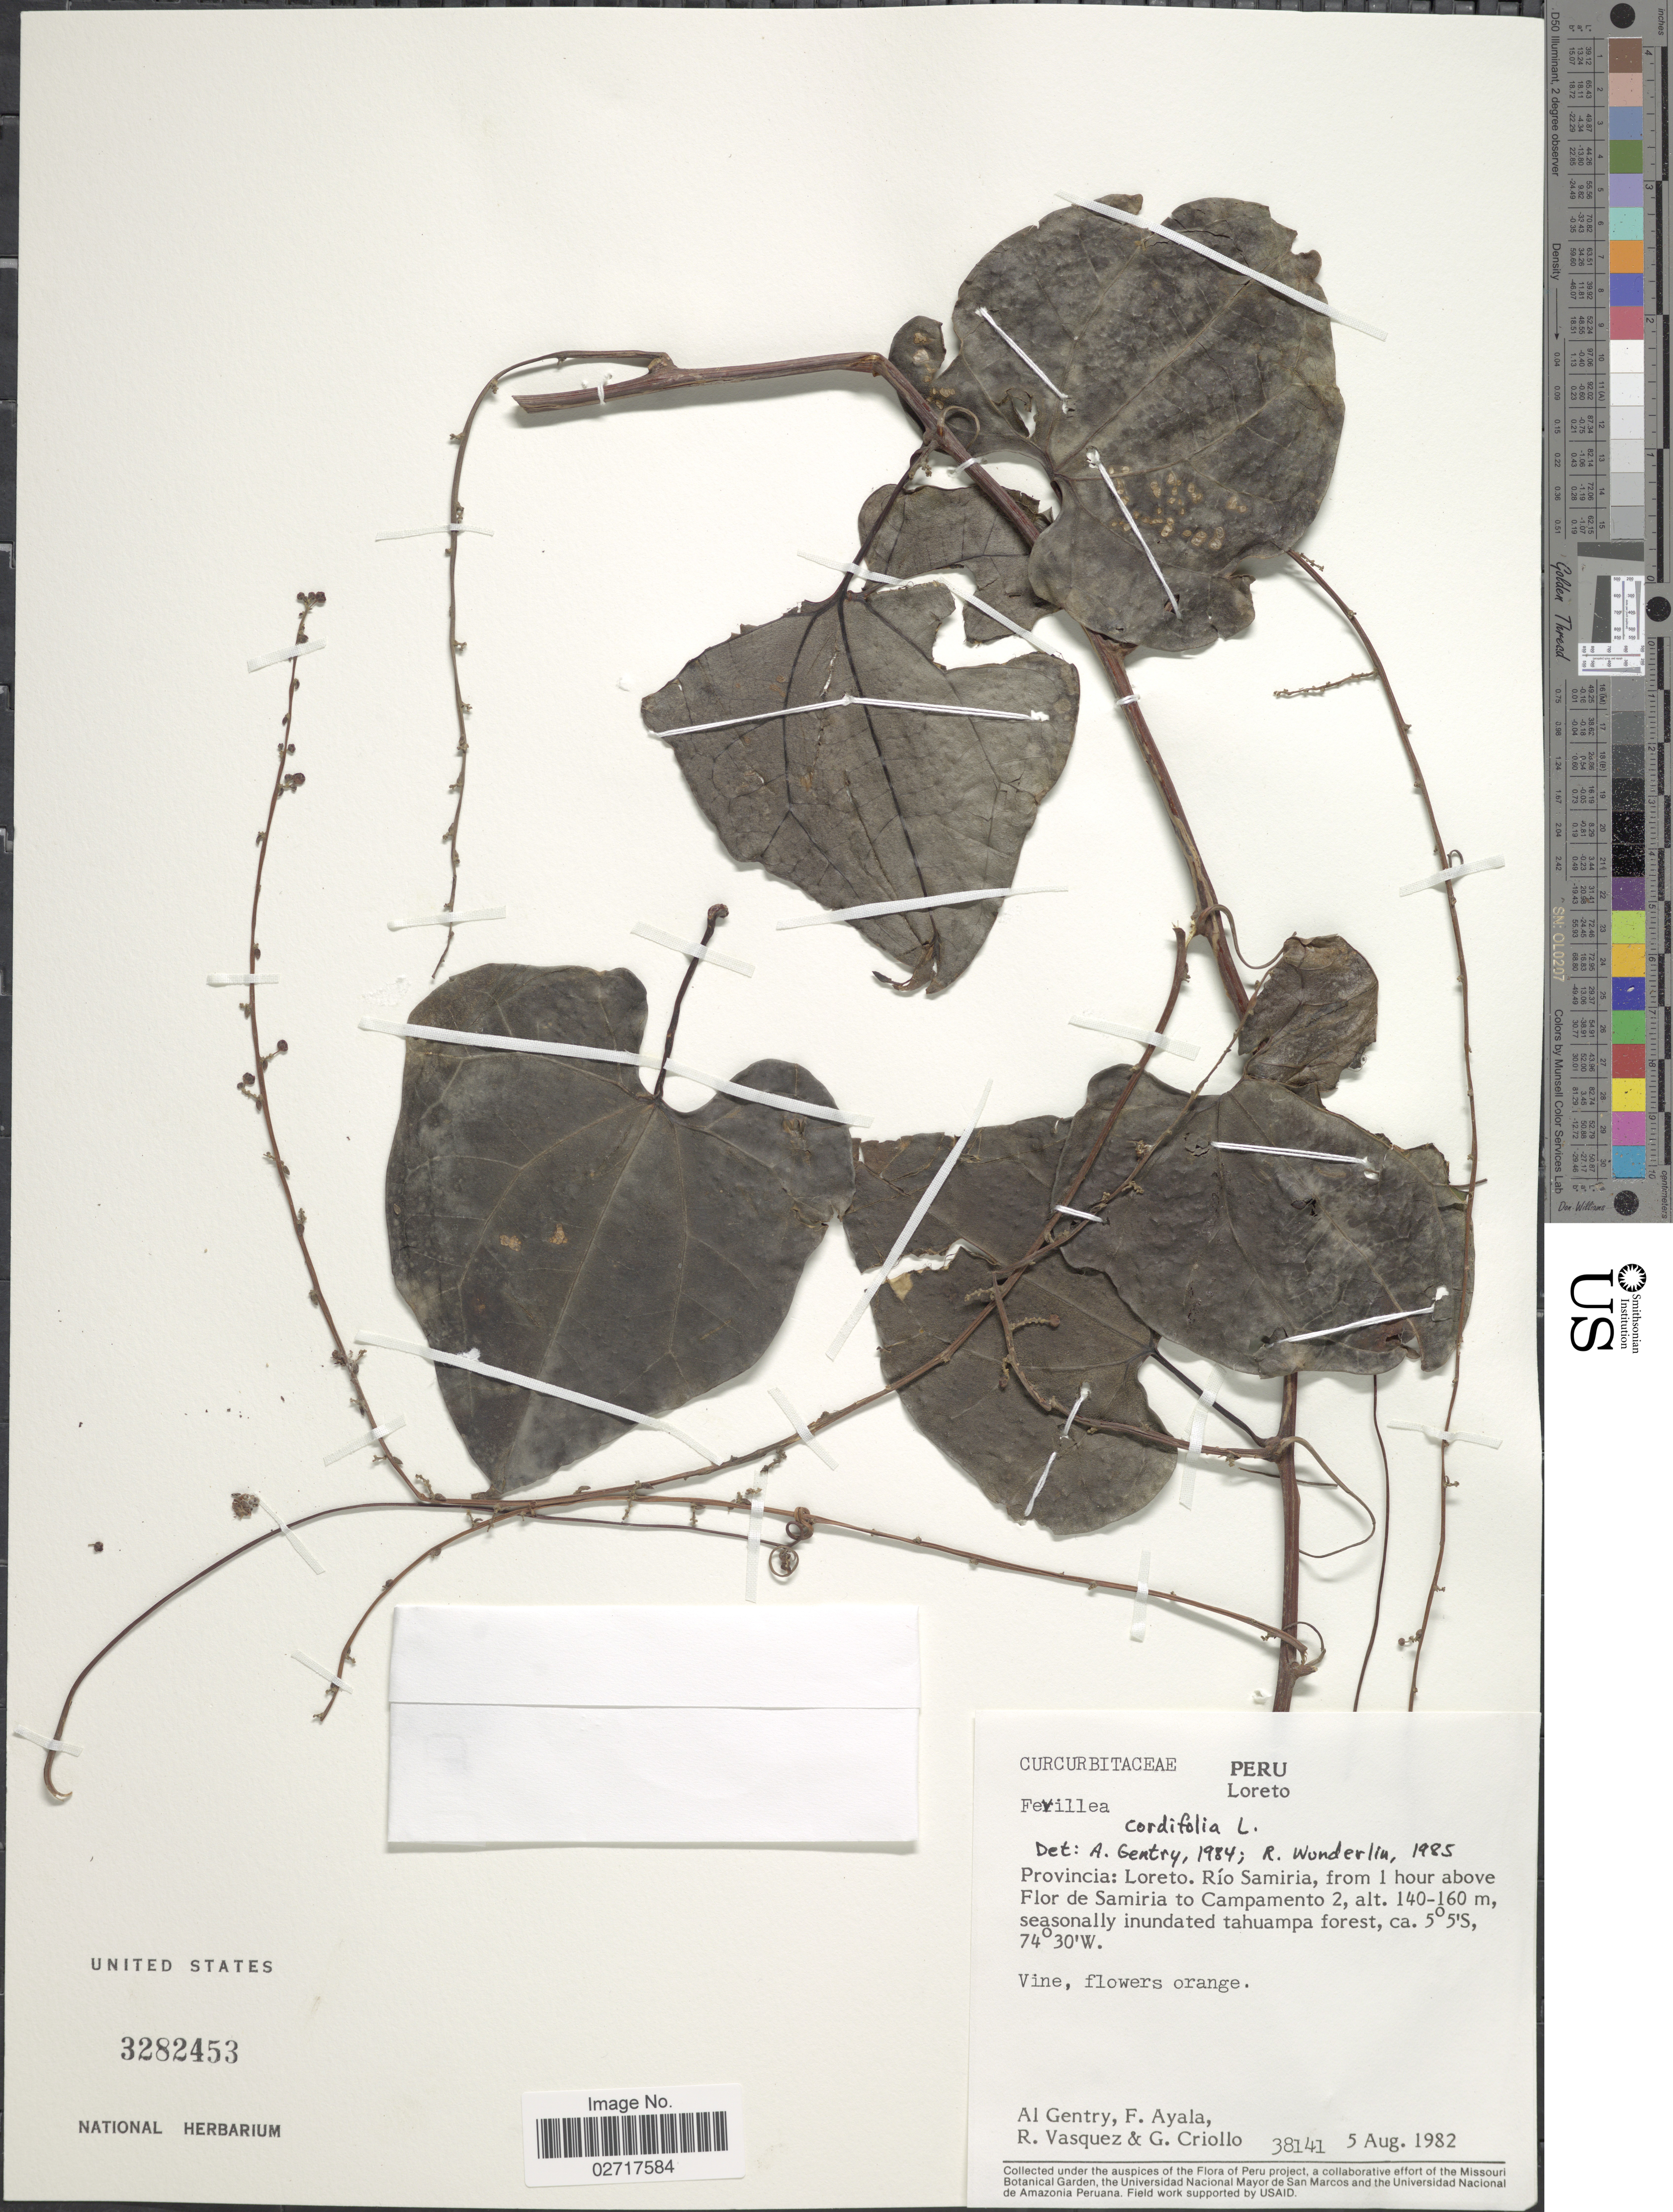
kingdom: Plantae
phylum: Tracheophyta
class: Magnoliopsida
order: Cucurbitales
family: Cucurbitaceae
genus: Fevillea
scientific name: Fevillea cordifolia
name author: L.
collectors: A. H. Gentry, F. Ayala, R. Vasquez & G. Criollo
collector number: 38141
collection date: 1982-08-05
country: Peru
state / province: Loreto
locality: Rio Samiria, from 1 hour above Flor de Samiria to Campamento 2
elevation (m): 140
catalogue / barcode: US 3282453